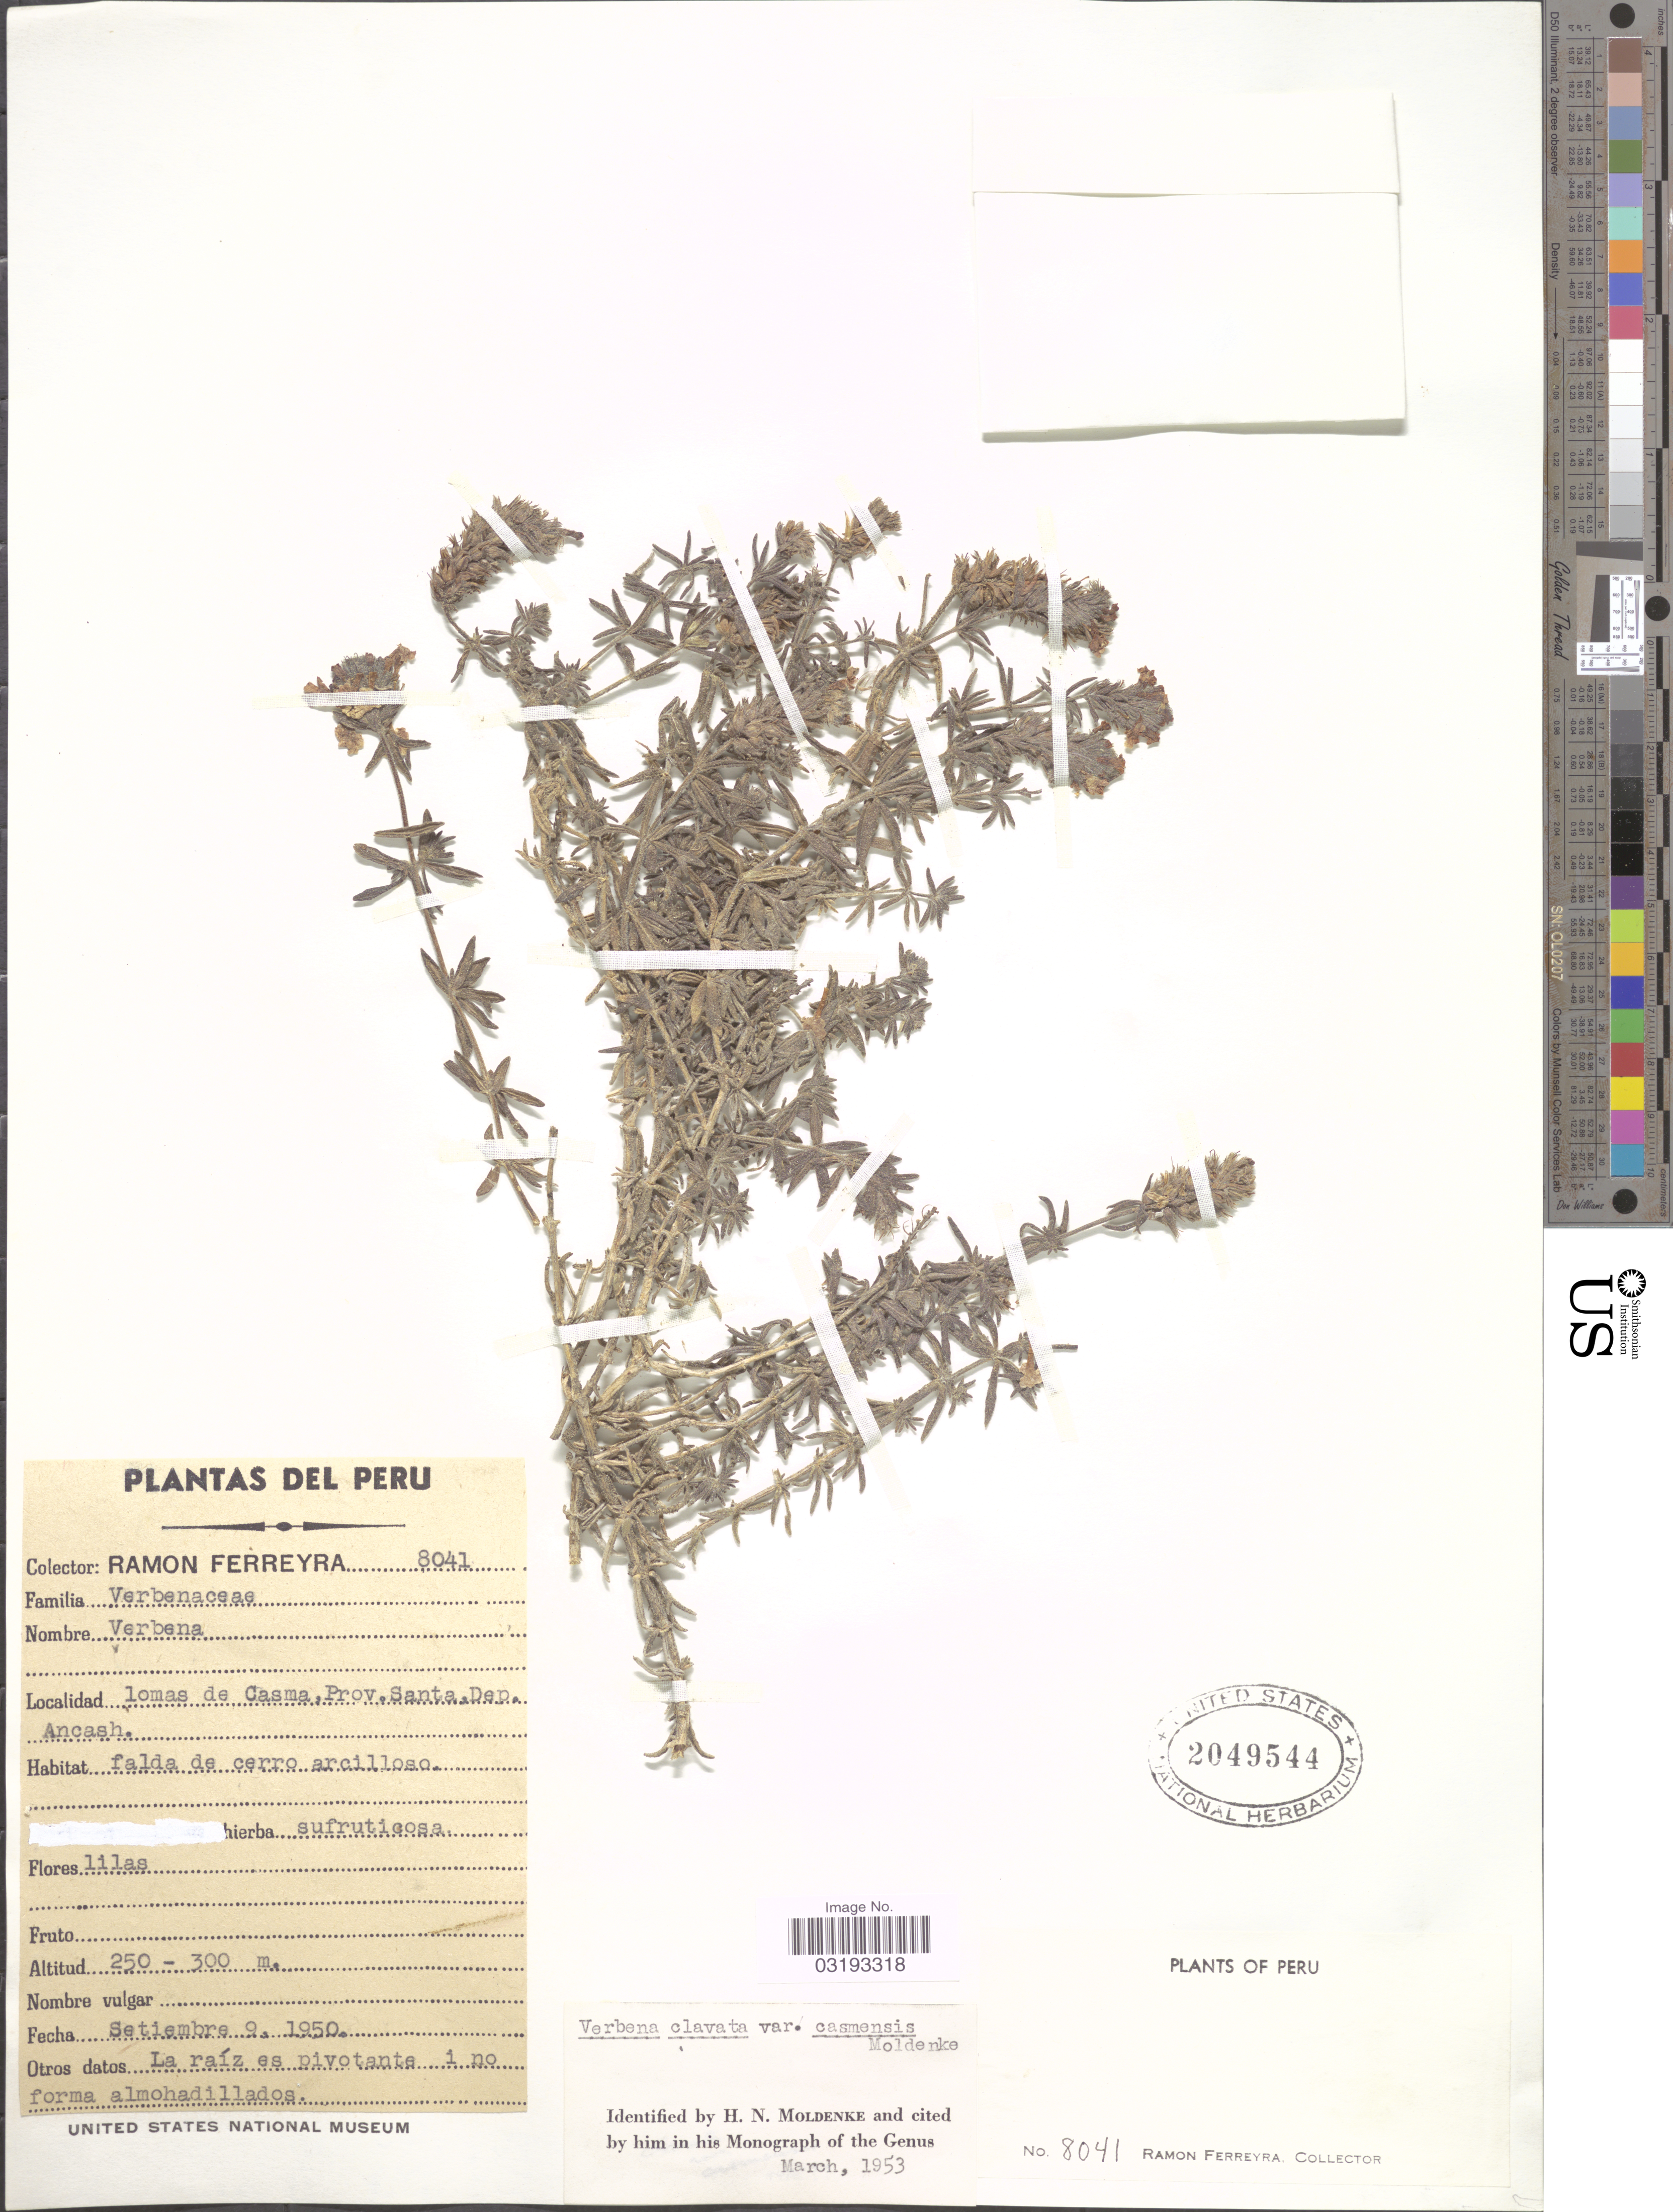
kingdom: Plantae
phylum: Tracheophyta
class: Magnoliopsida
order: Lamiales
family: Verbenaceae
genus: Verbena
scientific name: Verbena clavata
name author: Ruiz & Pav.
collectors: R. A. Ferreyra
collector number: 8041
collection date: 1950-09-09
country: Peru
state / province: Ancash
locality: Lomas de casma, Prov. Santa. Dep. Ancash.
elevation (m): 250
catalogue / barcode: US 2049544